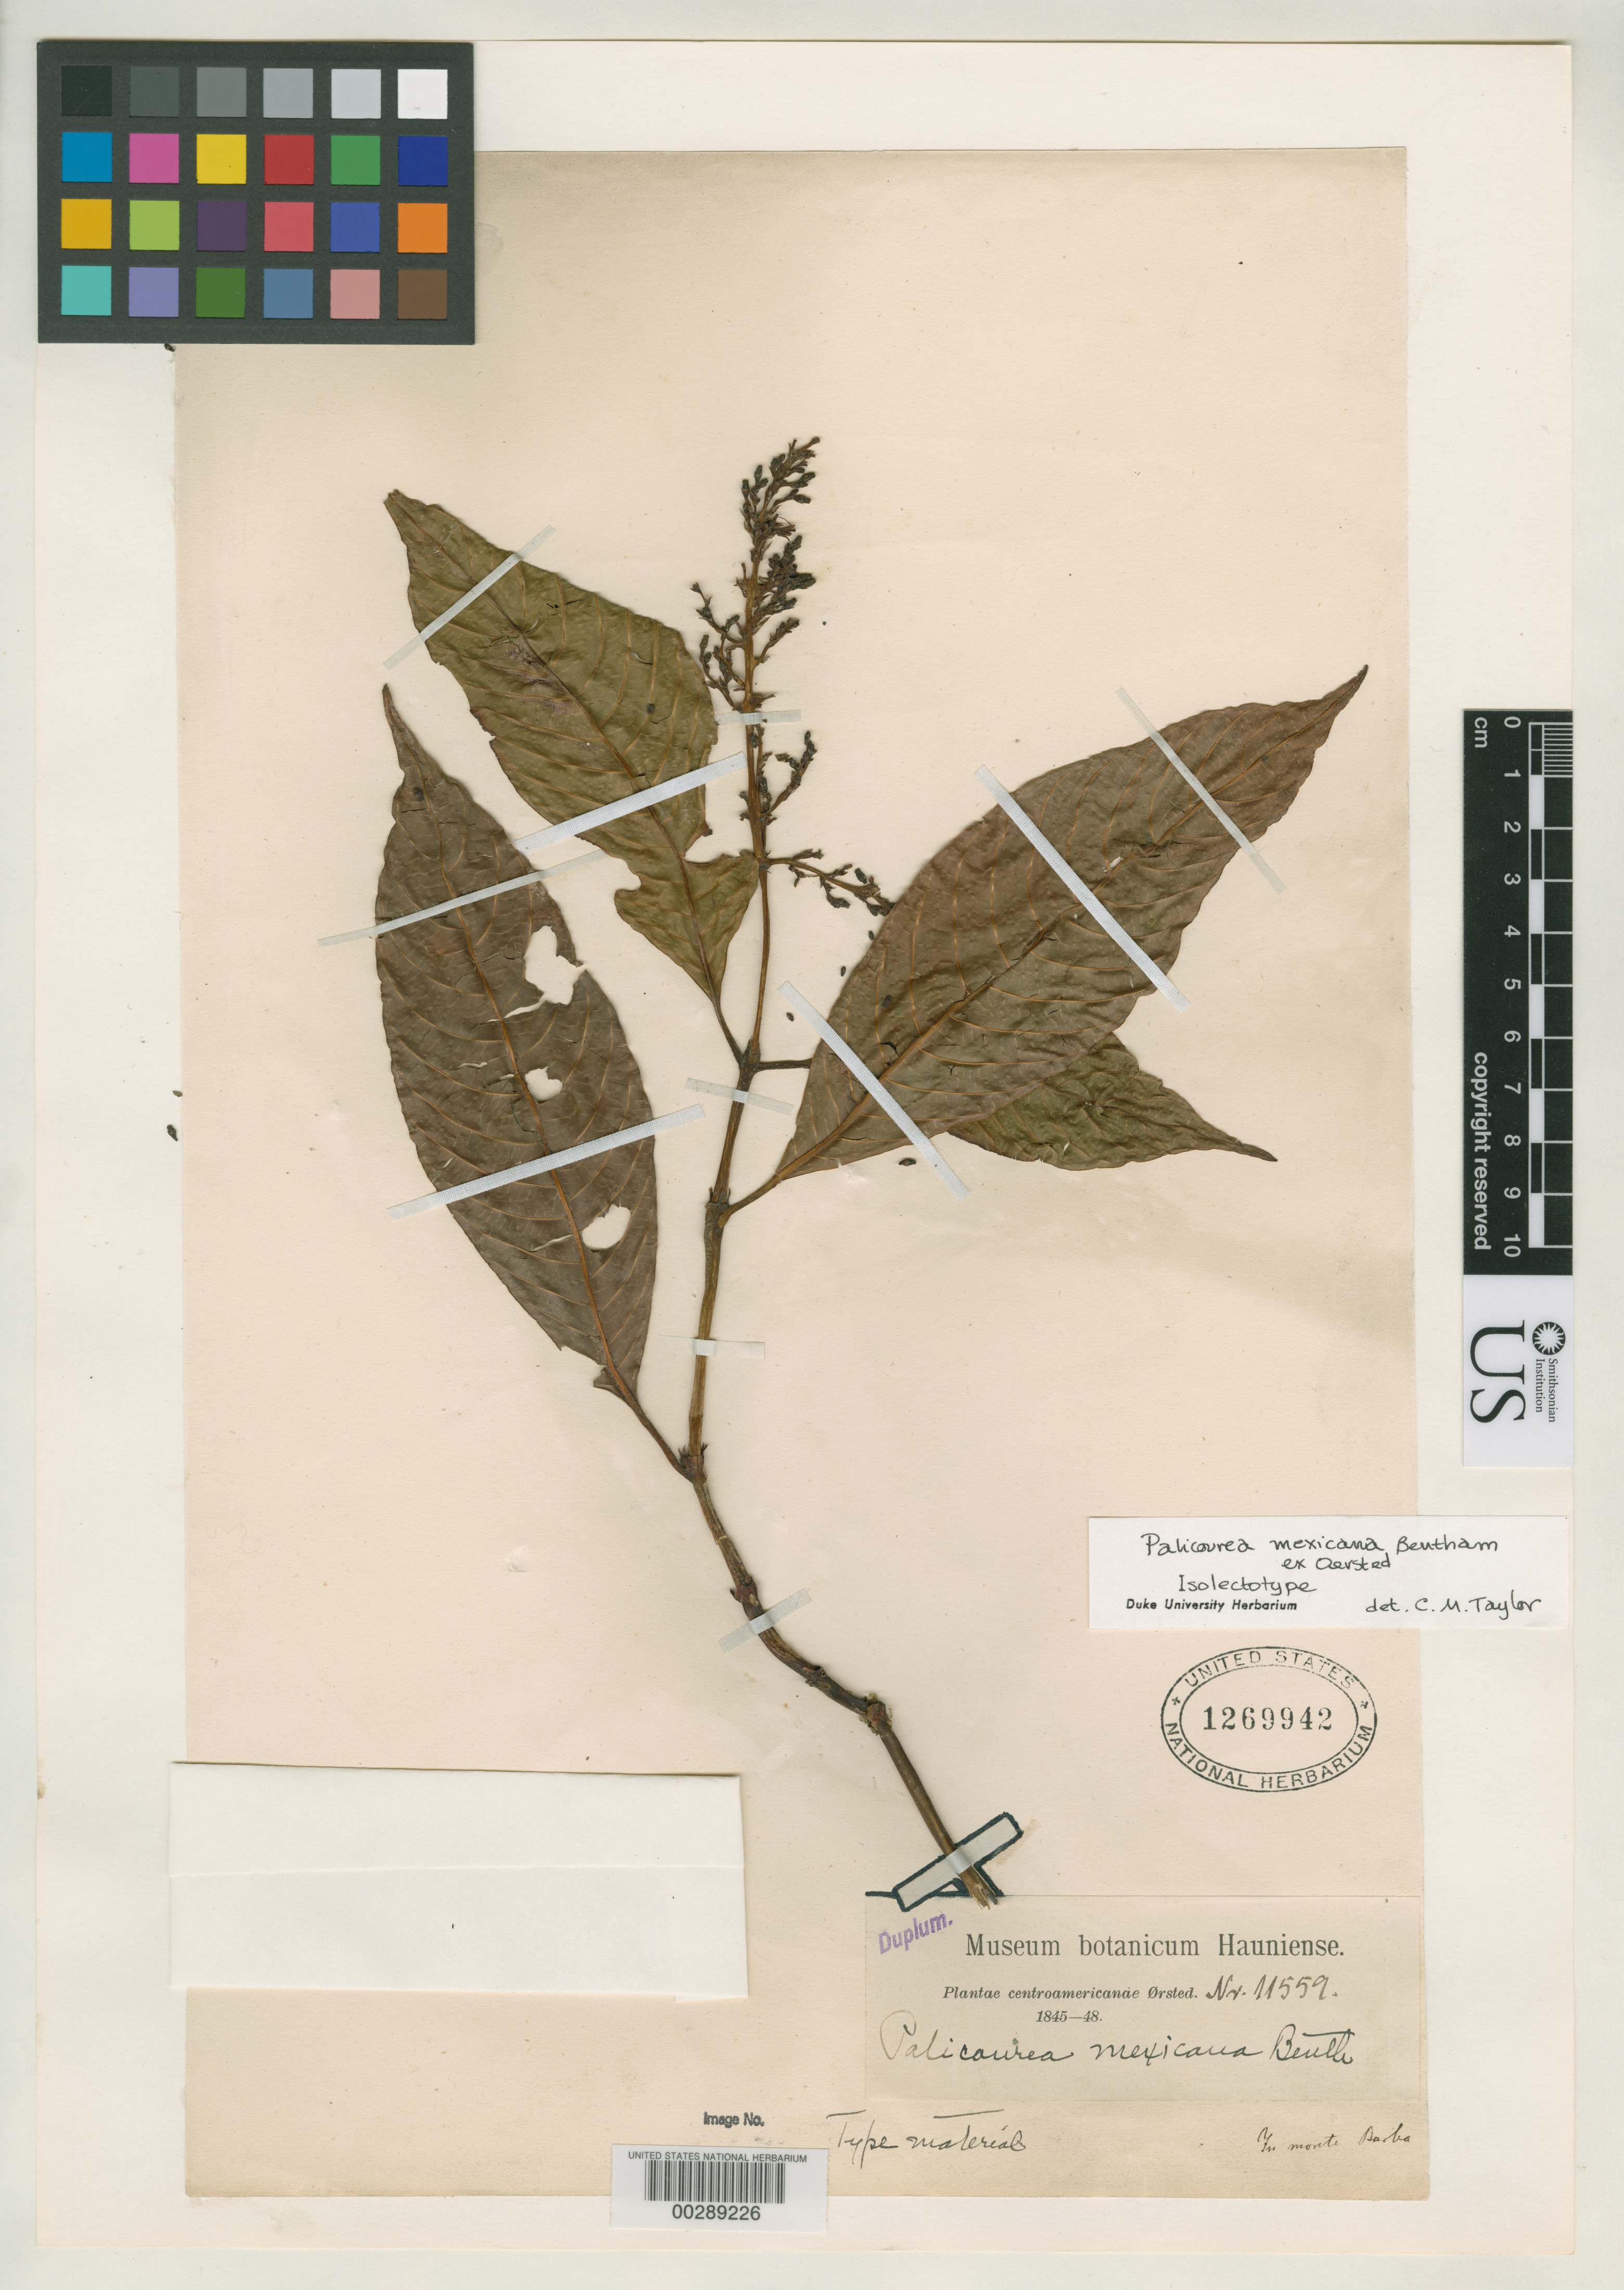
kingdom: Plantae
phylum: Tracheophyta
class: Magnoliopsida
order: Gentianales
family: Rubiaceae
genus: Palicourea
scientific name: Palicourea mexicana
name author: Benth. ex Oerst.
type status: Syntype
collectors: A. S. Oersted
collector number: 11559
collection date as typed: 1845 to -- --- 1848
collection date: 1845/1848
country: Mexico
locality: In Monte Barba.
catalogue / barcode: US 1269942